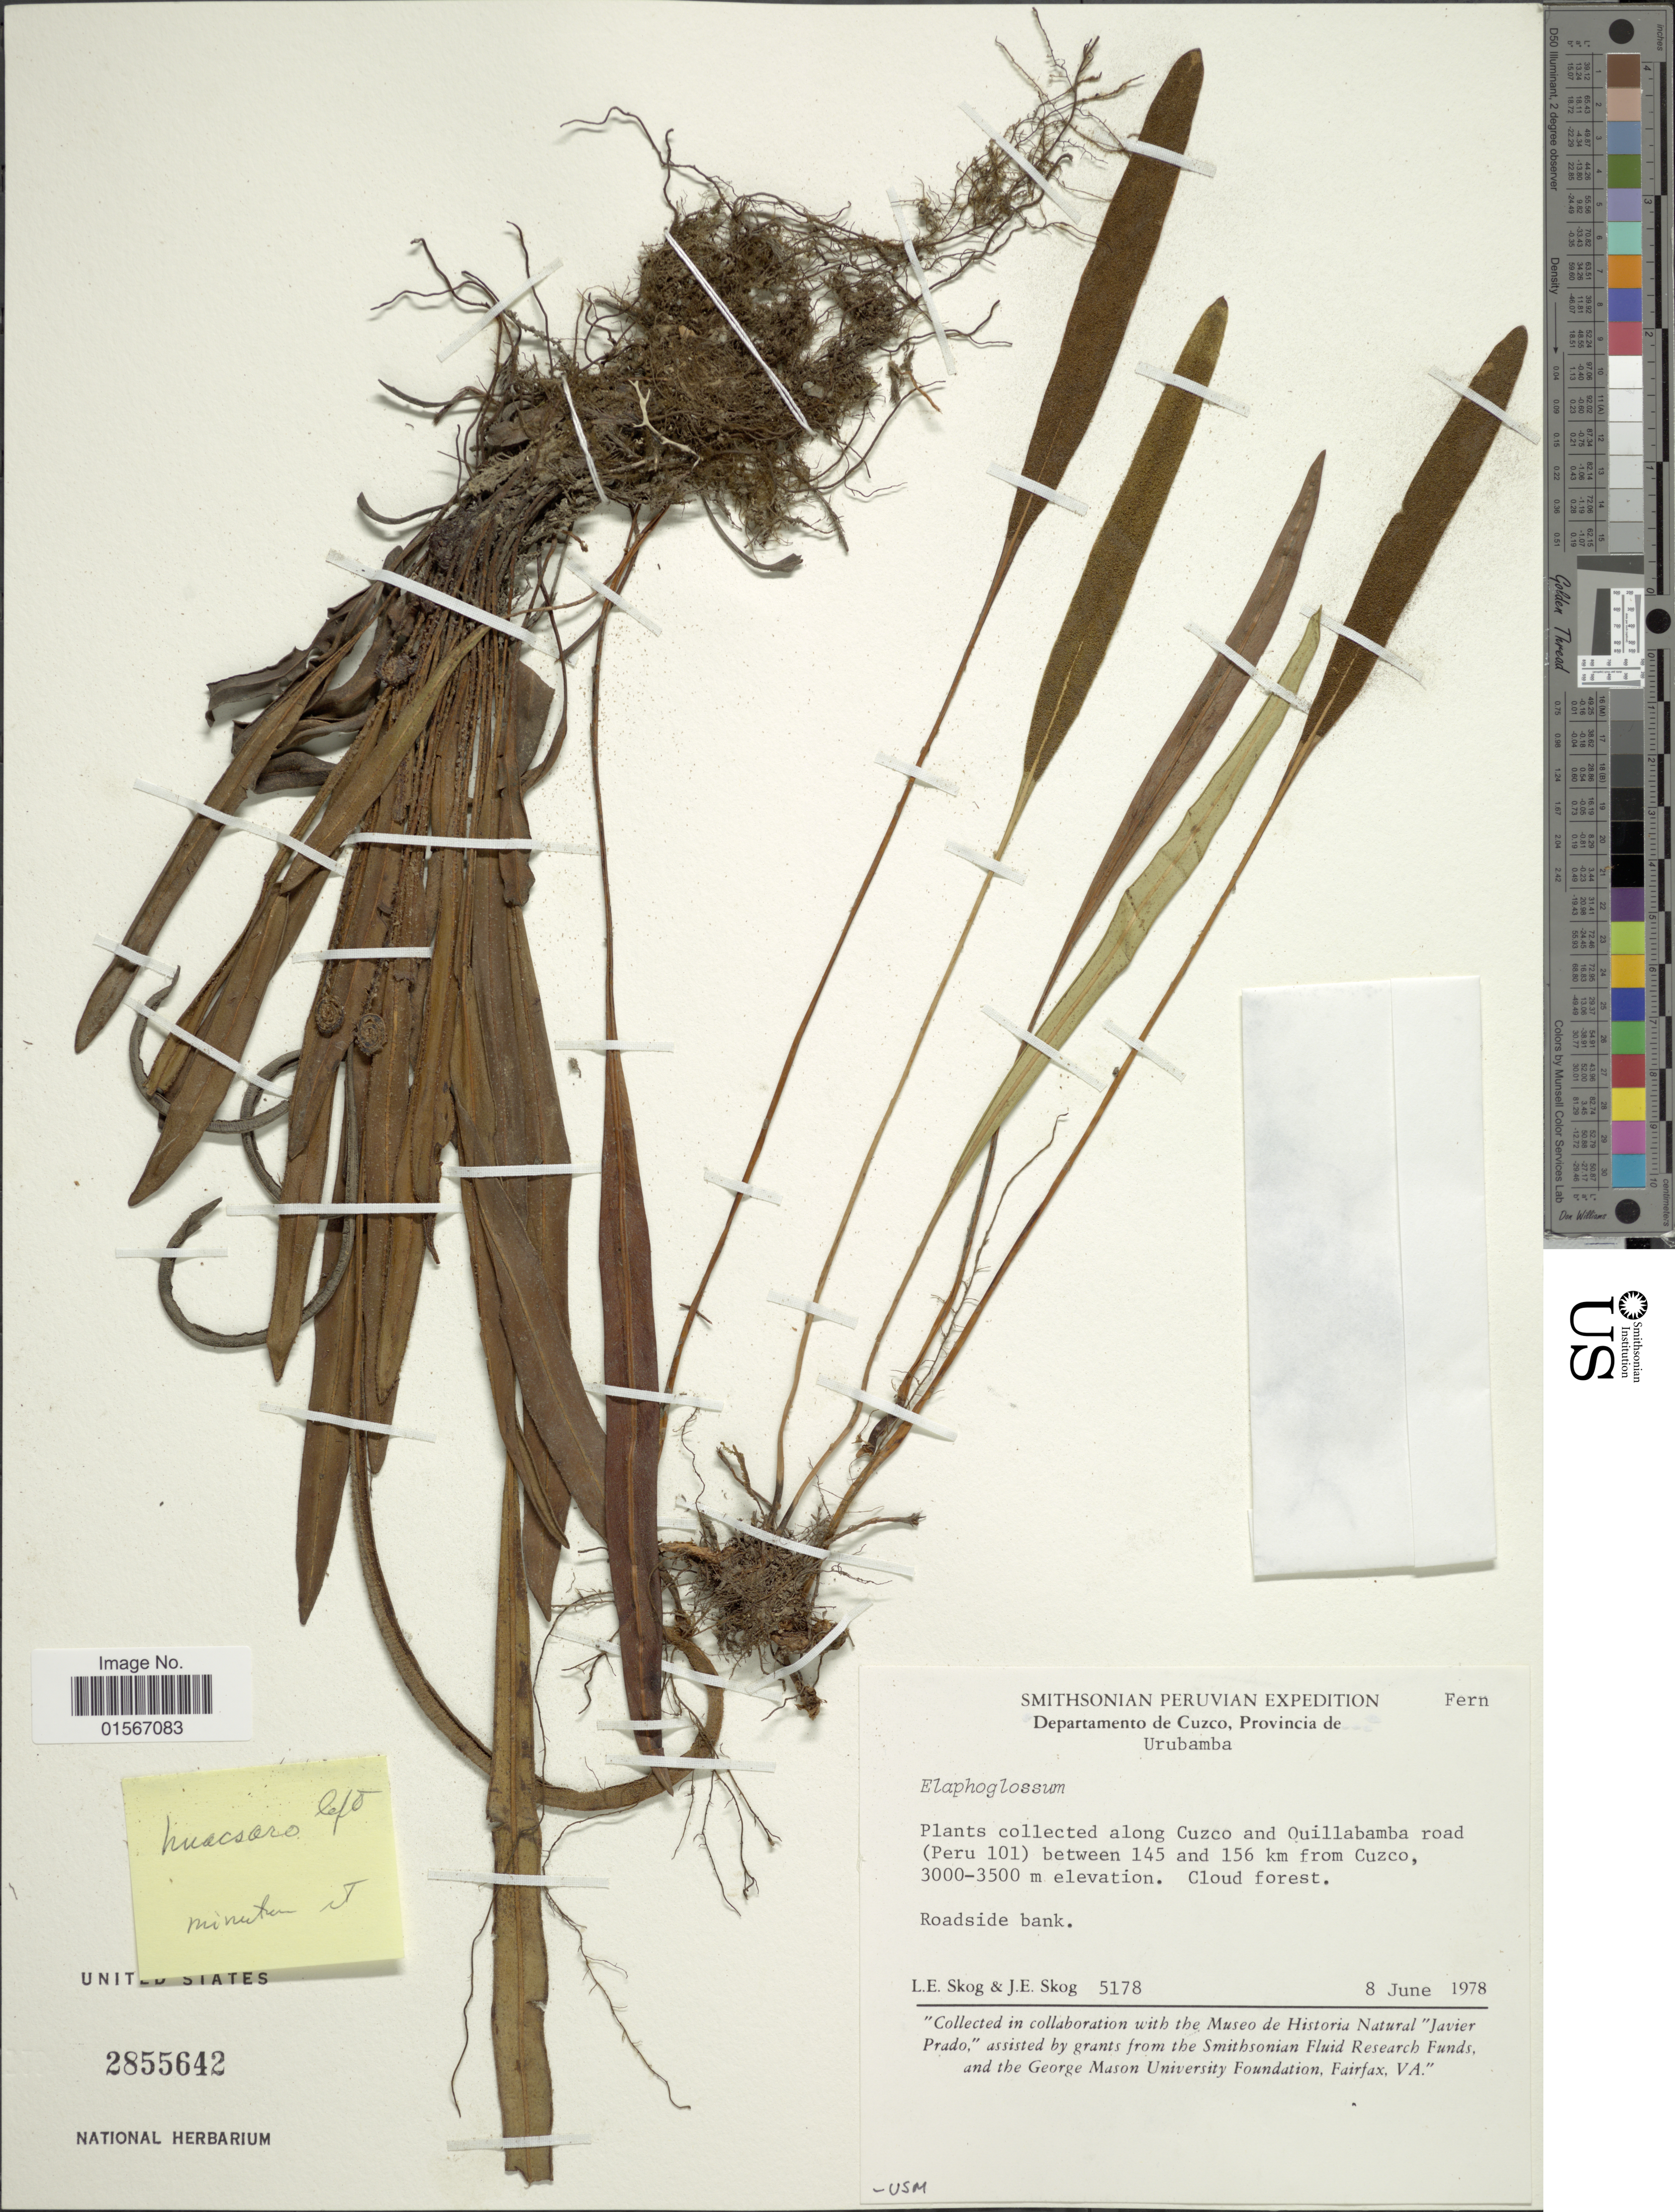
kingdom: Plantae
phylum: Tracheophyta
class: Polypodiopsida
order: Polypodiales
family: Dryopteridaceae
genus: Elaphoglossum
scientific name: Elaphoglossum minutum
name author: (Pohl ex Fée) T. Moore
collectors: L. E. Skog & J. E. Skog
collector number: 5178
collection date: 1978-06-08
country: Peru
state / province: Cusco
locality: Departamento de Cuzco, Provincia de Urubamba, along Cuzco and Quillabamba road, between 145 and 156 km from Cuzco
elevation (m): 3000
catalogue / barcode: US 2855642